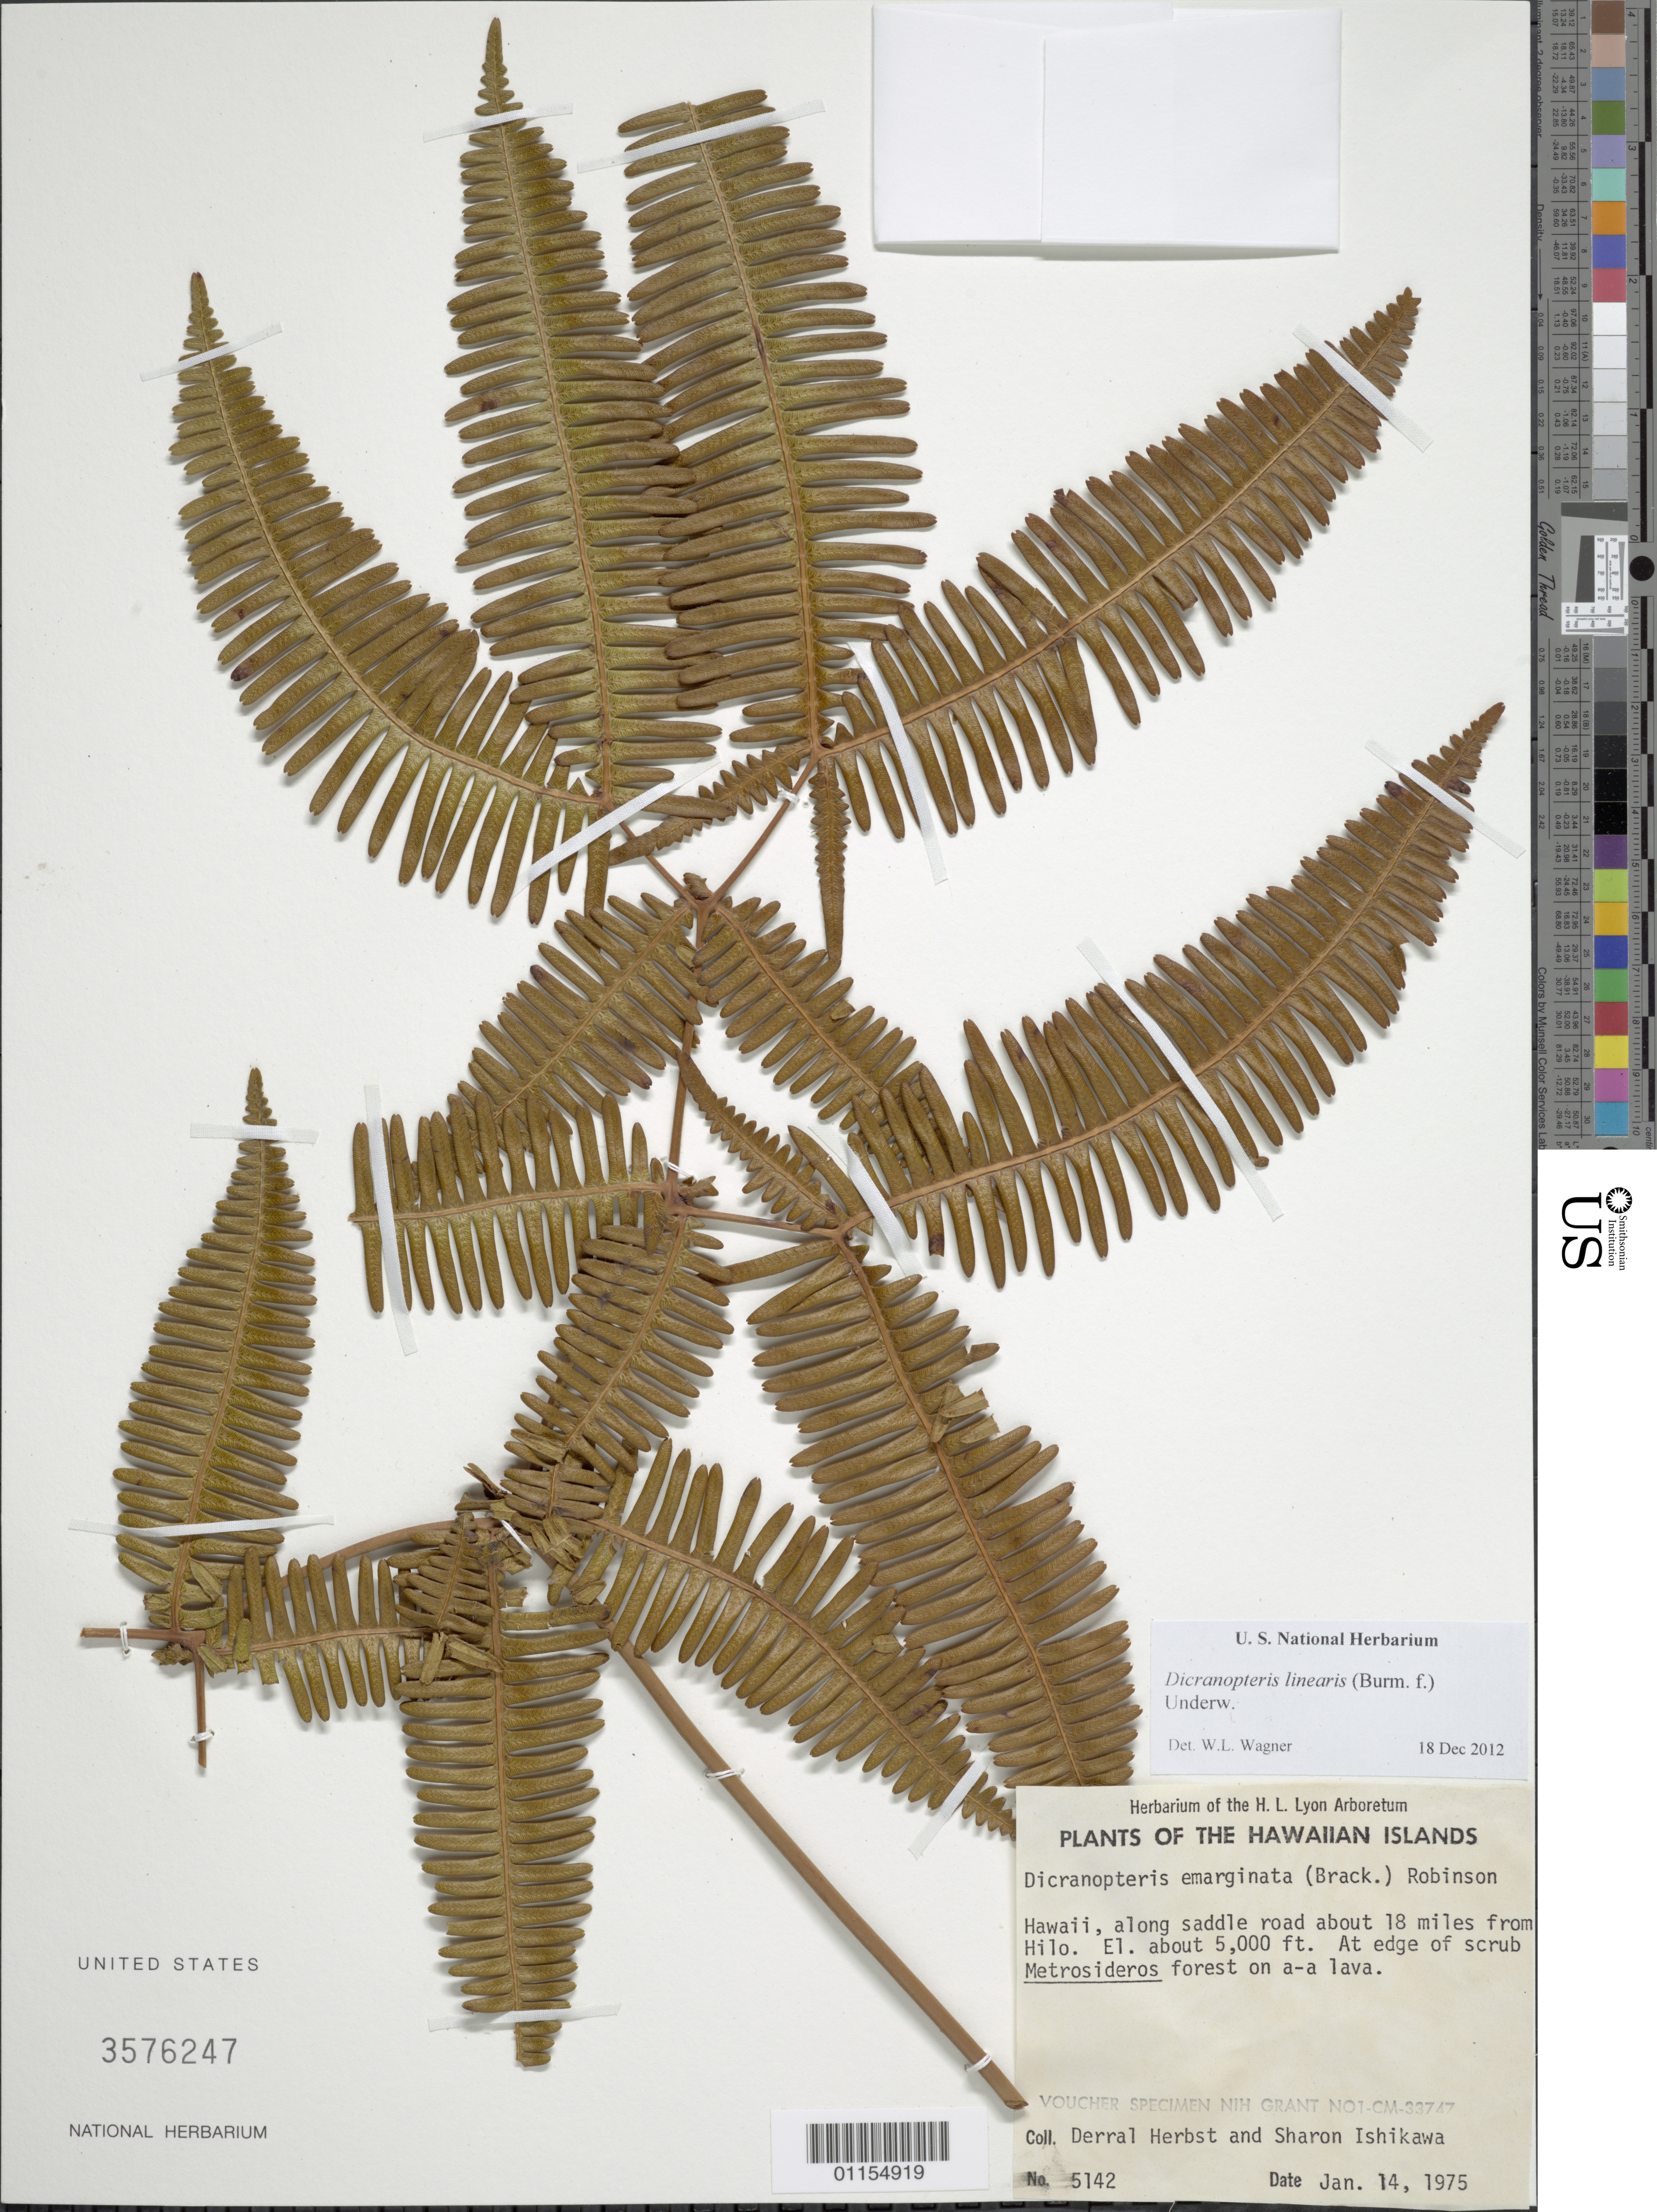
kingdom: Plantae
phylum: Tracheophyta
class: Polypodiopsida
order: Gleicheniales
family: Gleicheniaceae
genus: Dicranopteris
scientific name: Dicranopteris linearis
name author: (Burm. f.) Underw.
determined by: Wagner, W. L., (BOT), Smithsonian Institution - National Museum of Natural History (UNITED STATES)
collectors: D. R. Herbst & S. Ishikawa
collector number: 5142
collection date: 1975-01-15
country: United States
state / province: Hawaii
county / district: Hawaii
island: Hawaii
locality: along Saddle Road about 18 miles from Hilo.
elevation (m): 1524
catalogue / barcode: US 3576247